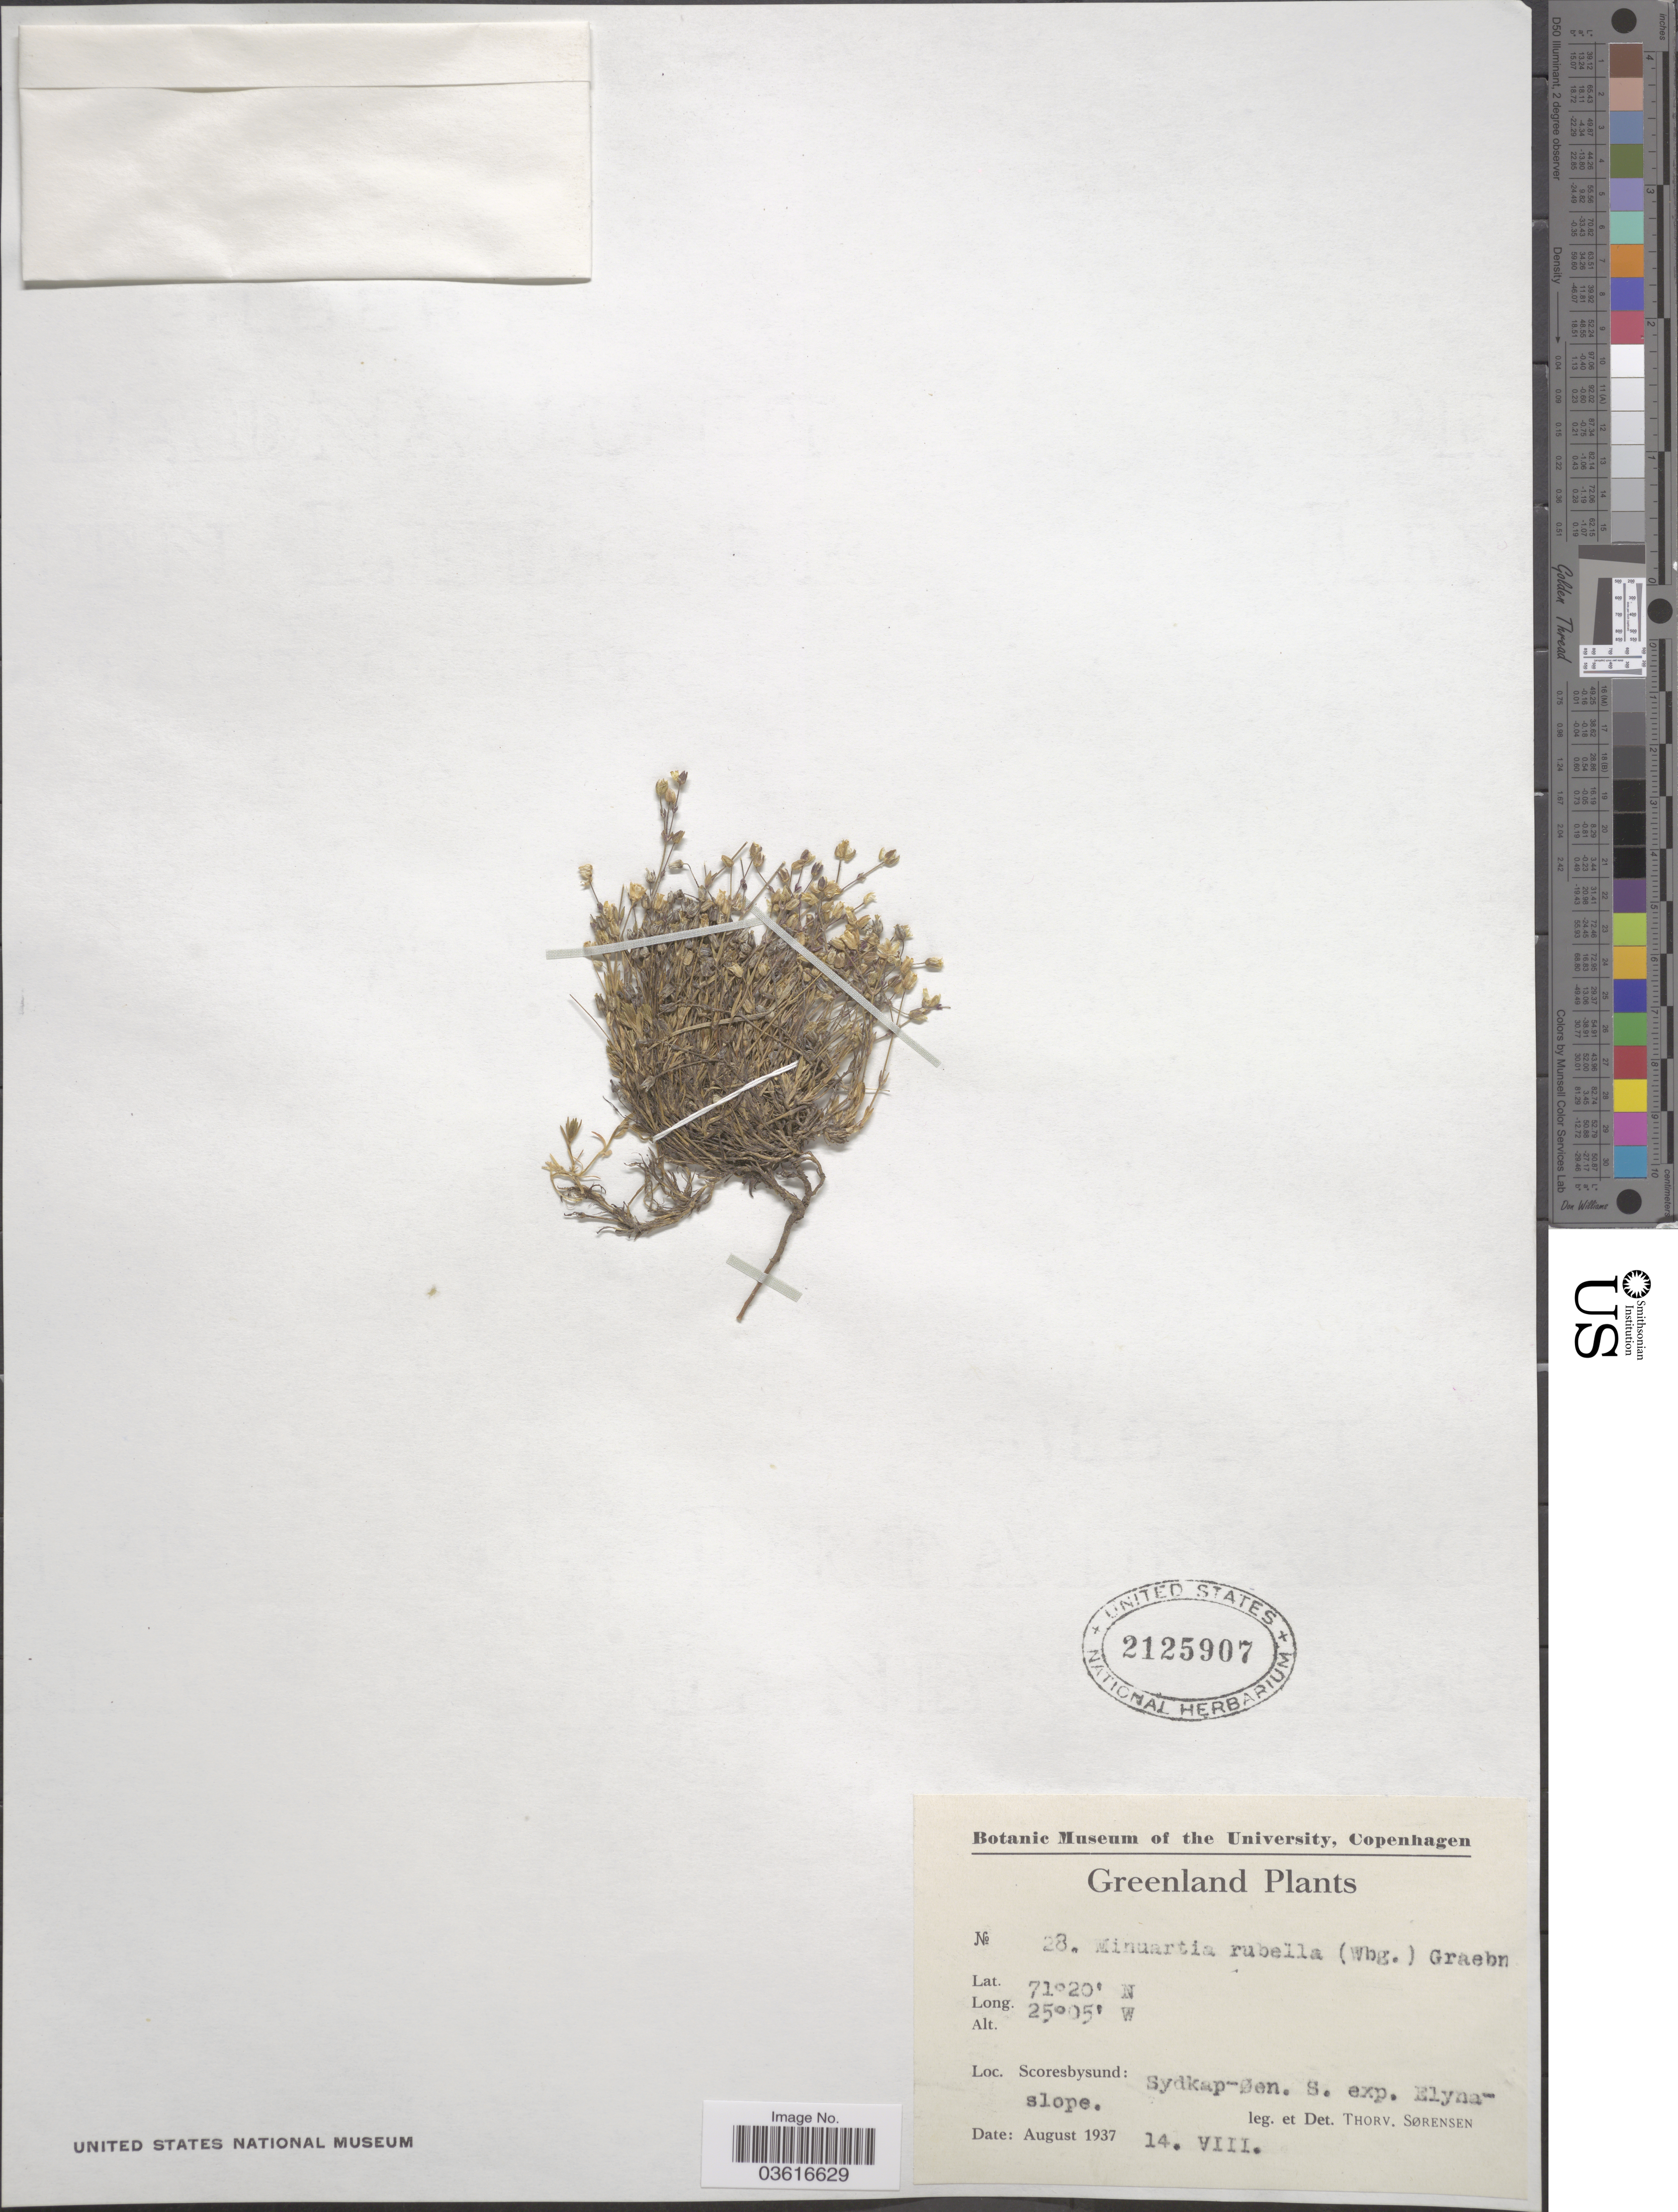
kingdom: Plantae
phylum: Tracheophyta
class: Magnoliopsida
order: Caryophyllales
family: Caryophyllaceae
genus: Minuartia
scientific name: Minuartia rubella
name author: (Wahlenb.) Hiern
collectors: T. Sorensen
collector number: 28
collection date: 1937-08-14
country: Greenland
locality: Scoresbysund: Sydkap-øen. S. exp. Elyna-slope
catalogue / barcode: US 2125907